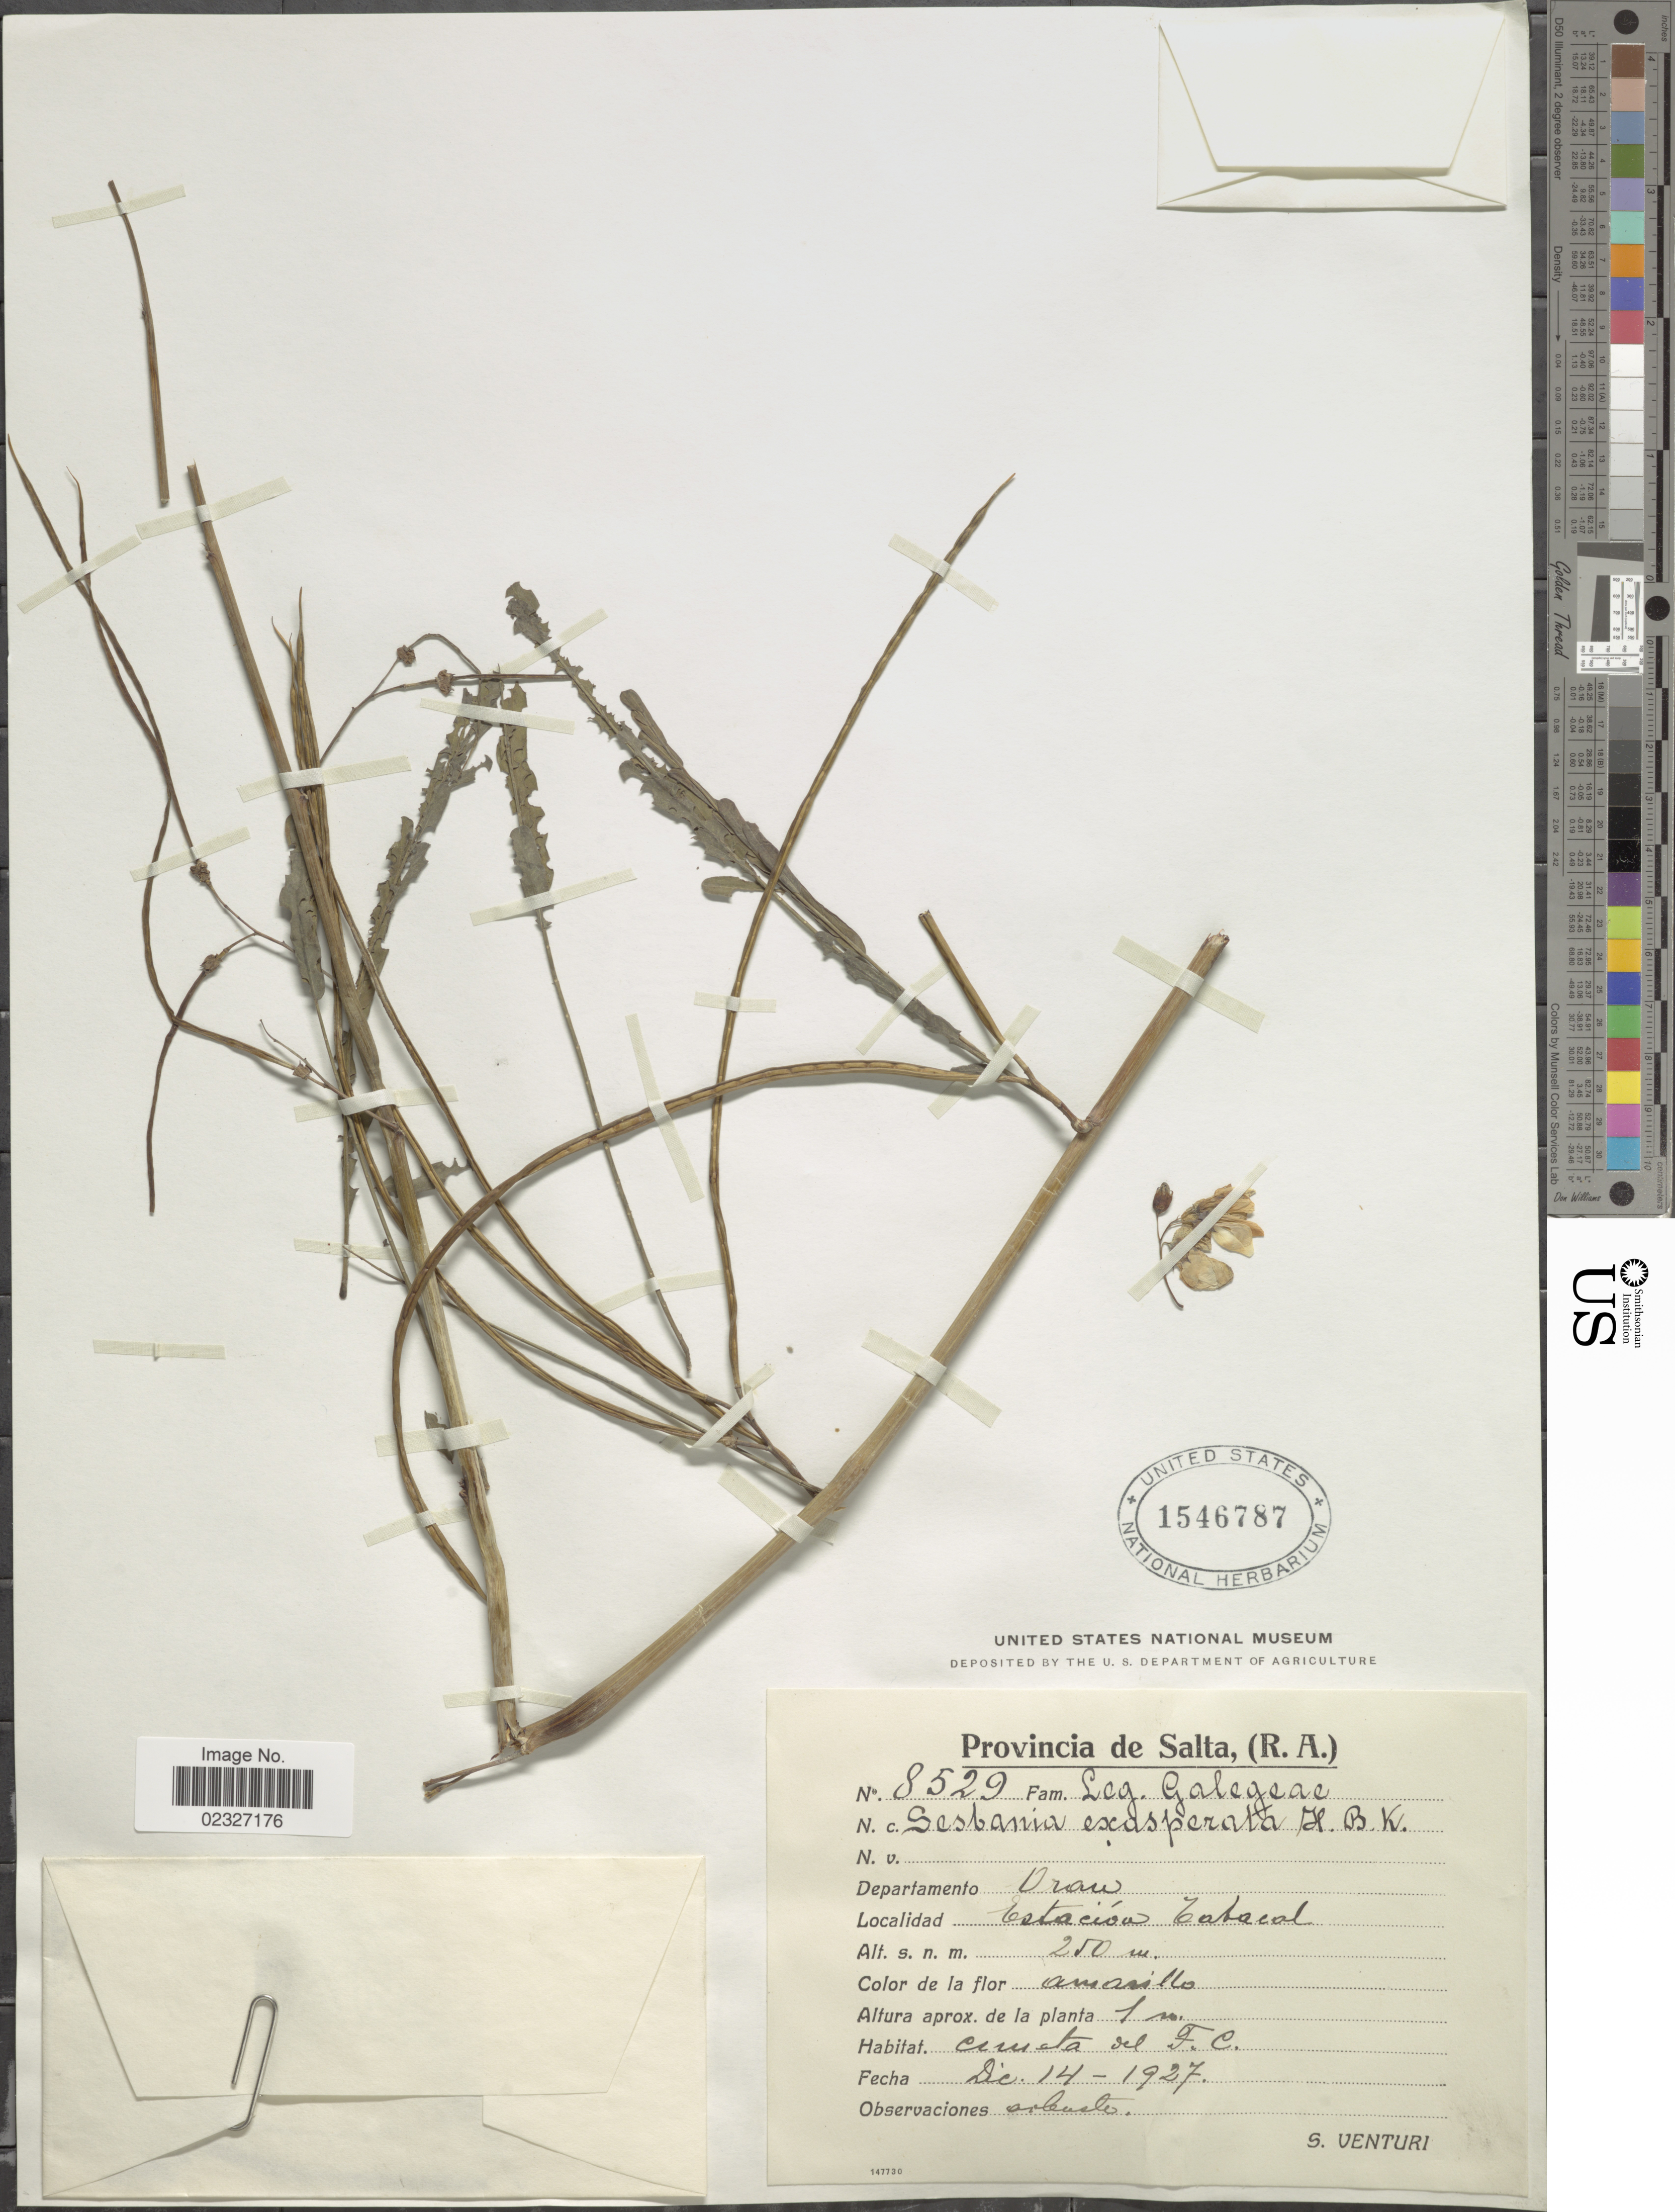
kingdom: Plantae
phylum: Tracheophyta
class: Magnoliopsida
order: Fabales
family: Fabaceae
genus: Sesbania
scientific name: Sesbania exasperata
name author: Kunth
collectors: S. Venturi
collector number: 8529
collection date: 1927-12-14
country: Argentina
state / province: Salta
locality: (R.A.) Departamento Oran, Estación Zacatal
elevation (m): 250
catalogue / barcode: US 1546787